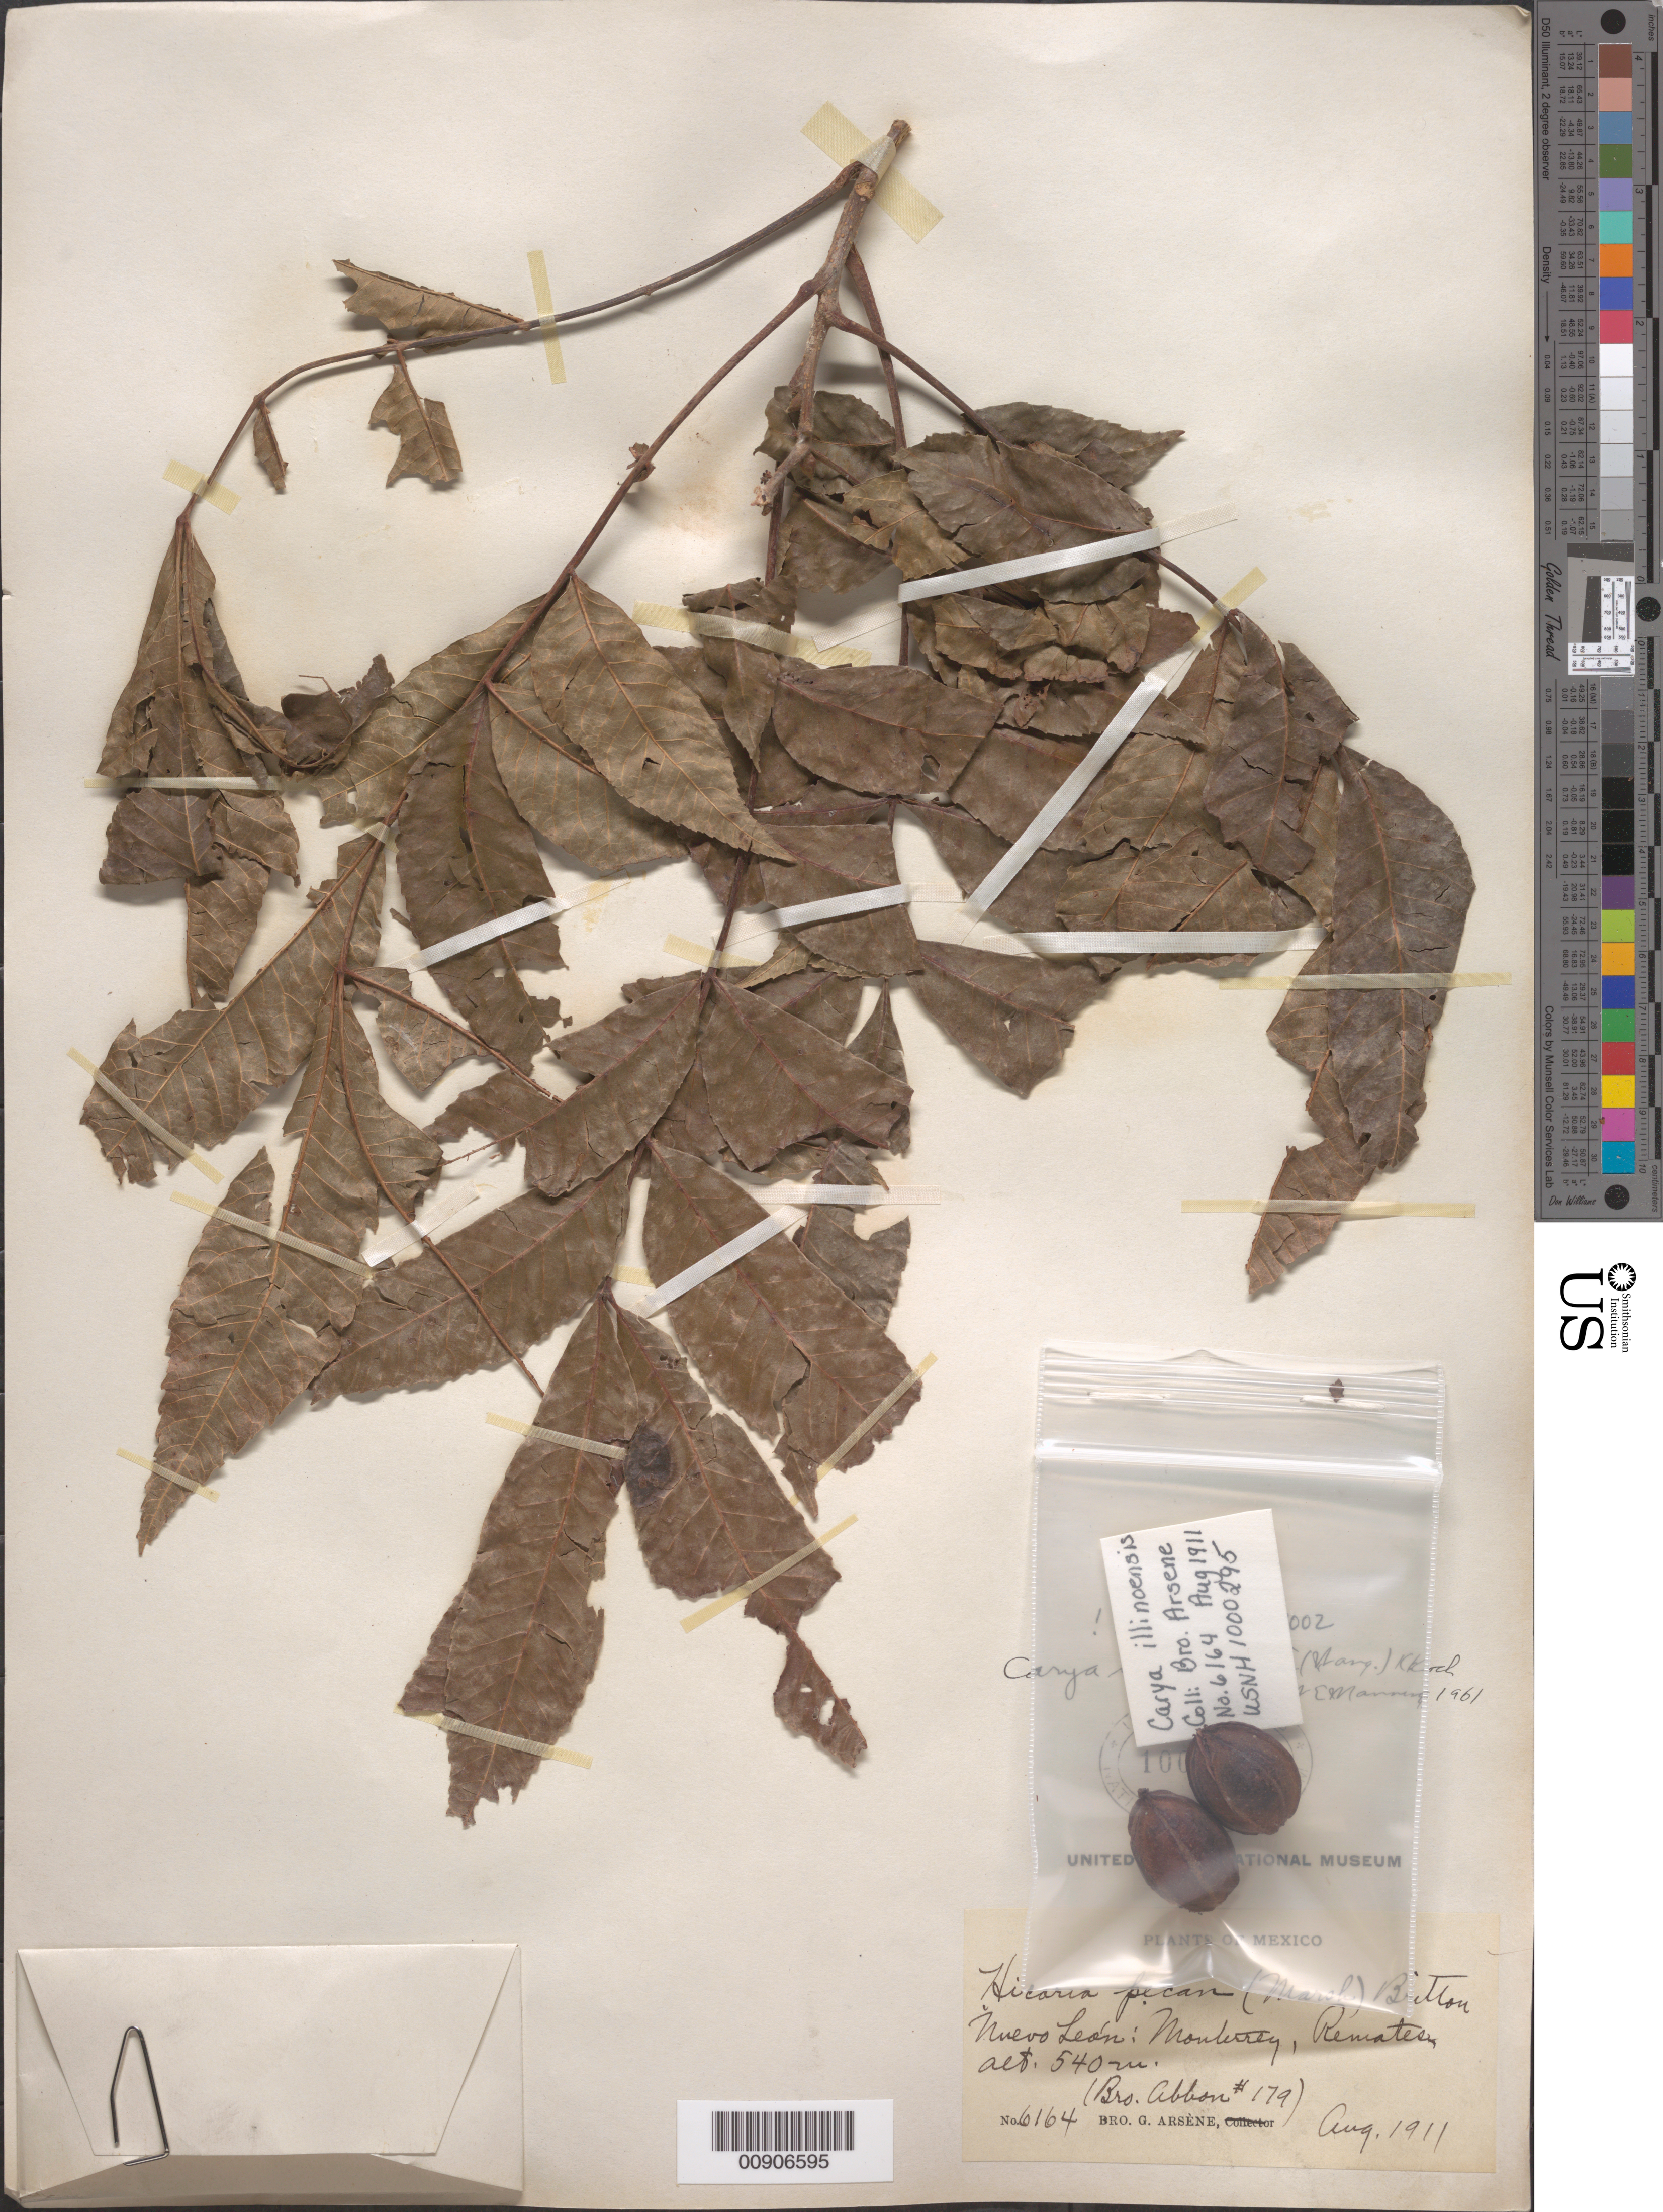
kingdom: Plantae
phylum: Tracheophyta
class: Magnoliopsida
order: Fagales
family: Juglandaceae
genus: Carya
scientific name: Carya illinoinensis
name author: (Wangenh.) K. Koch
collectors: Bro. Abbon & Bro. G. Arsène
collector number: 179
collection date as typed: Aug 1911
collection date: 1911-08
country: Mexico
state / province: Nuevo León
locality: Nuevo León: Monterrey, Remates.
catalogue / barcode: US 1000295